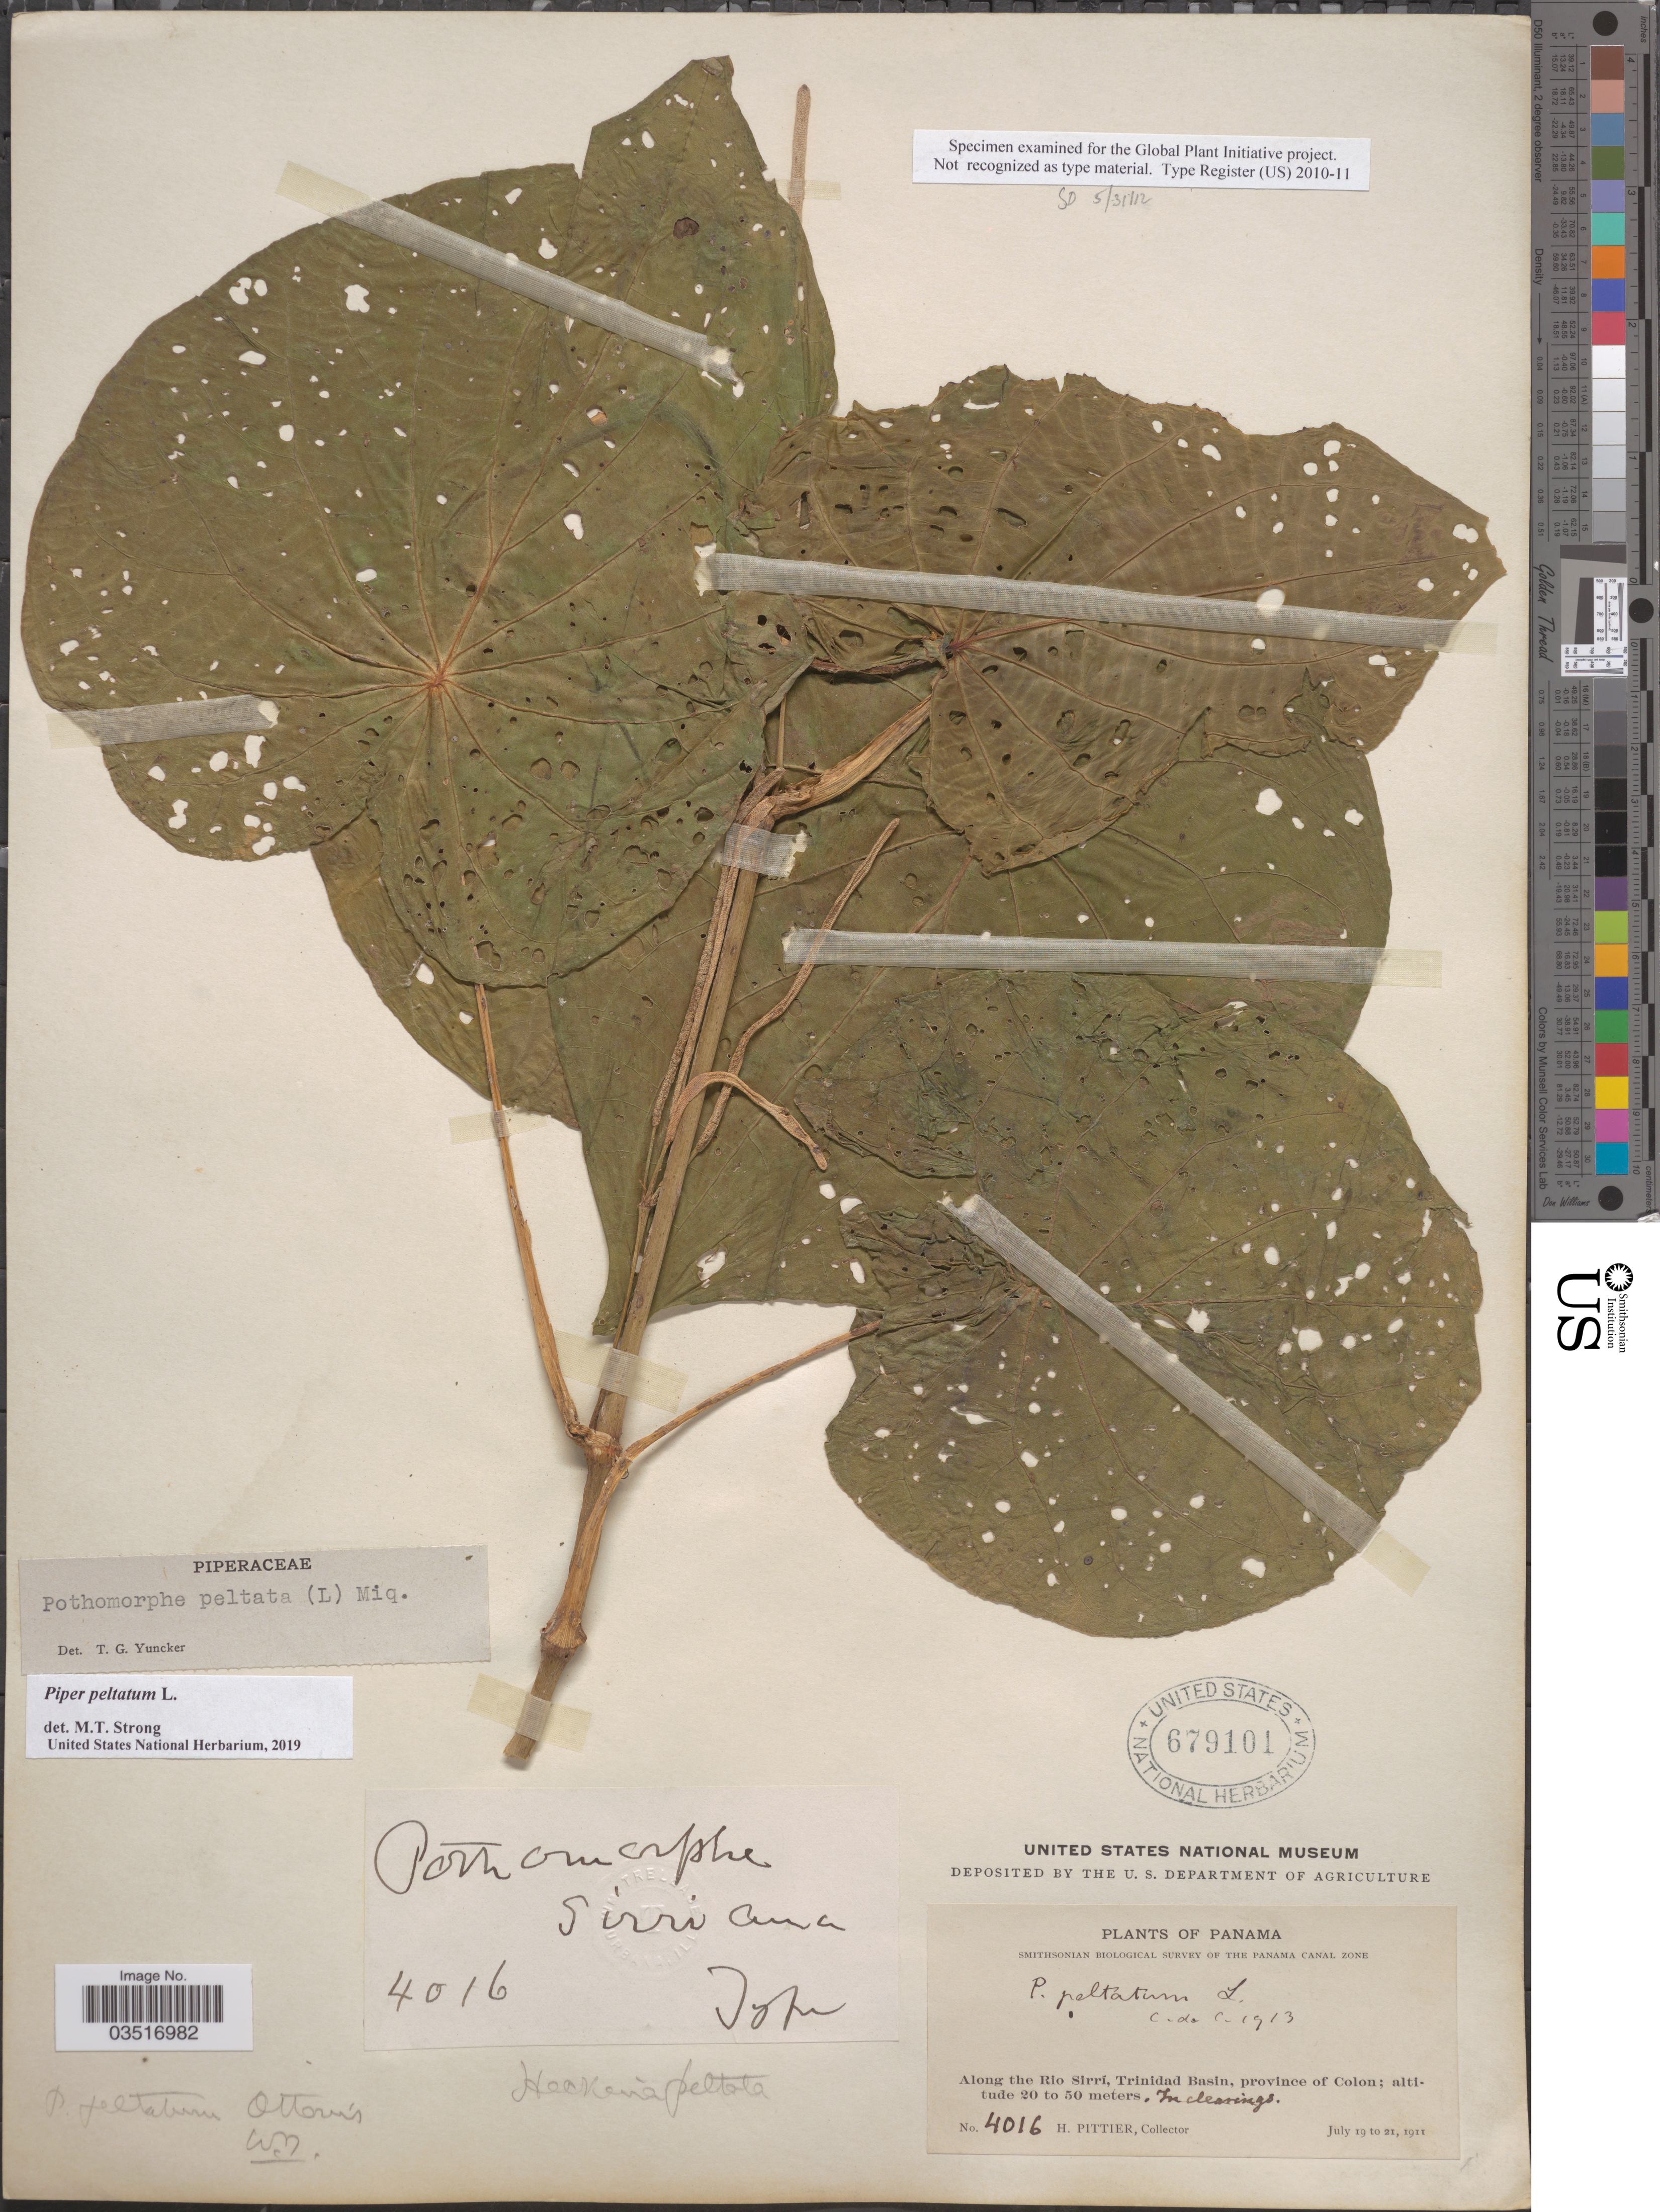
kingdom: Plantae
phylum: Tracheophyta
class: Magnoliopsida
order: Piperales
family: Piperaceae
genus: Piper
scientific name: Piper peltatum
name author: L.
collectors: H. F. Pittier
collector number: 4016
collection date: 1911-07-19/1911-07-21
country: Panama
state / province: Colón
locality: Along the Rio Sirrí, Trinidad Basin.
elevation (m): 20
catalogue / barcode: US 679101